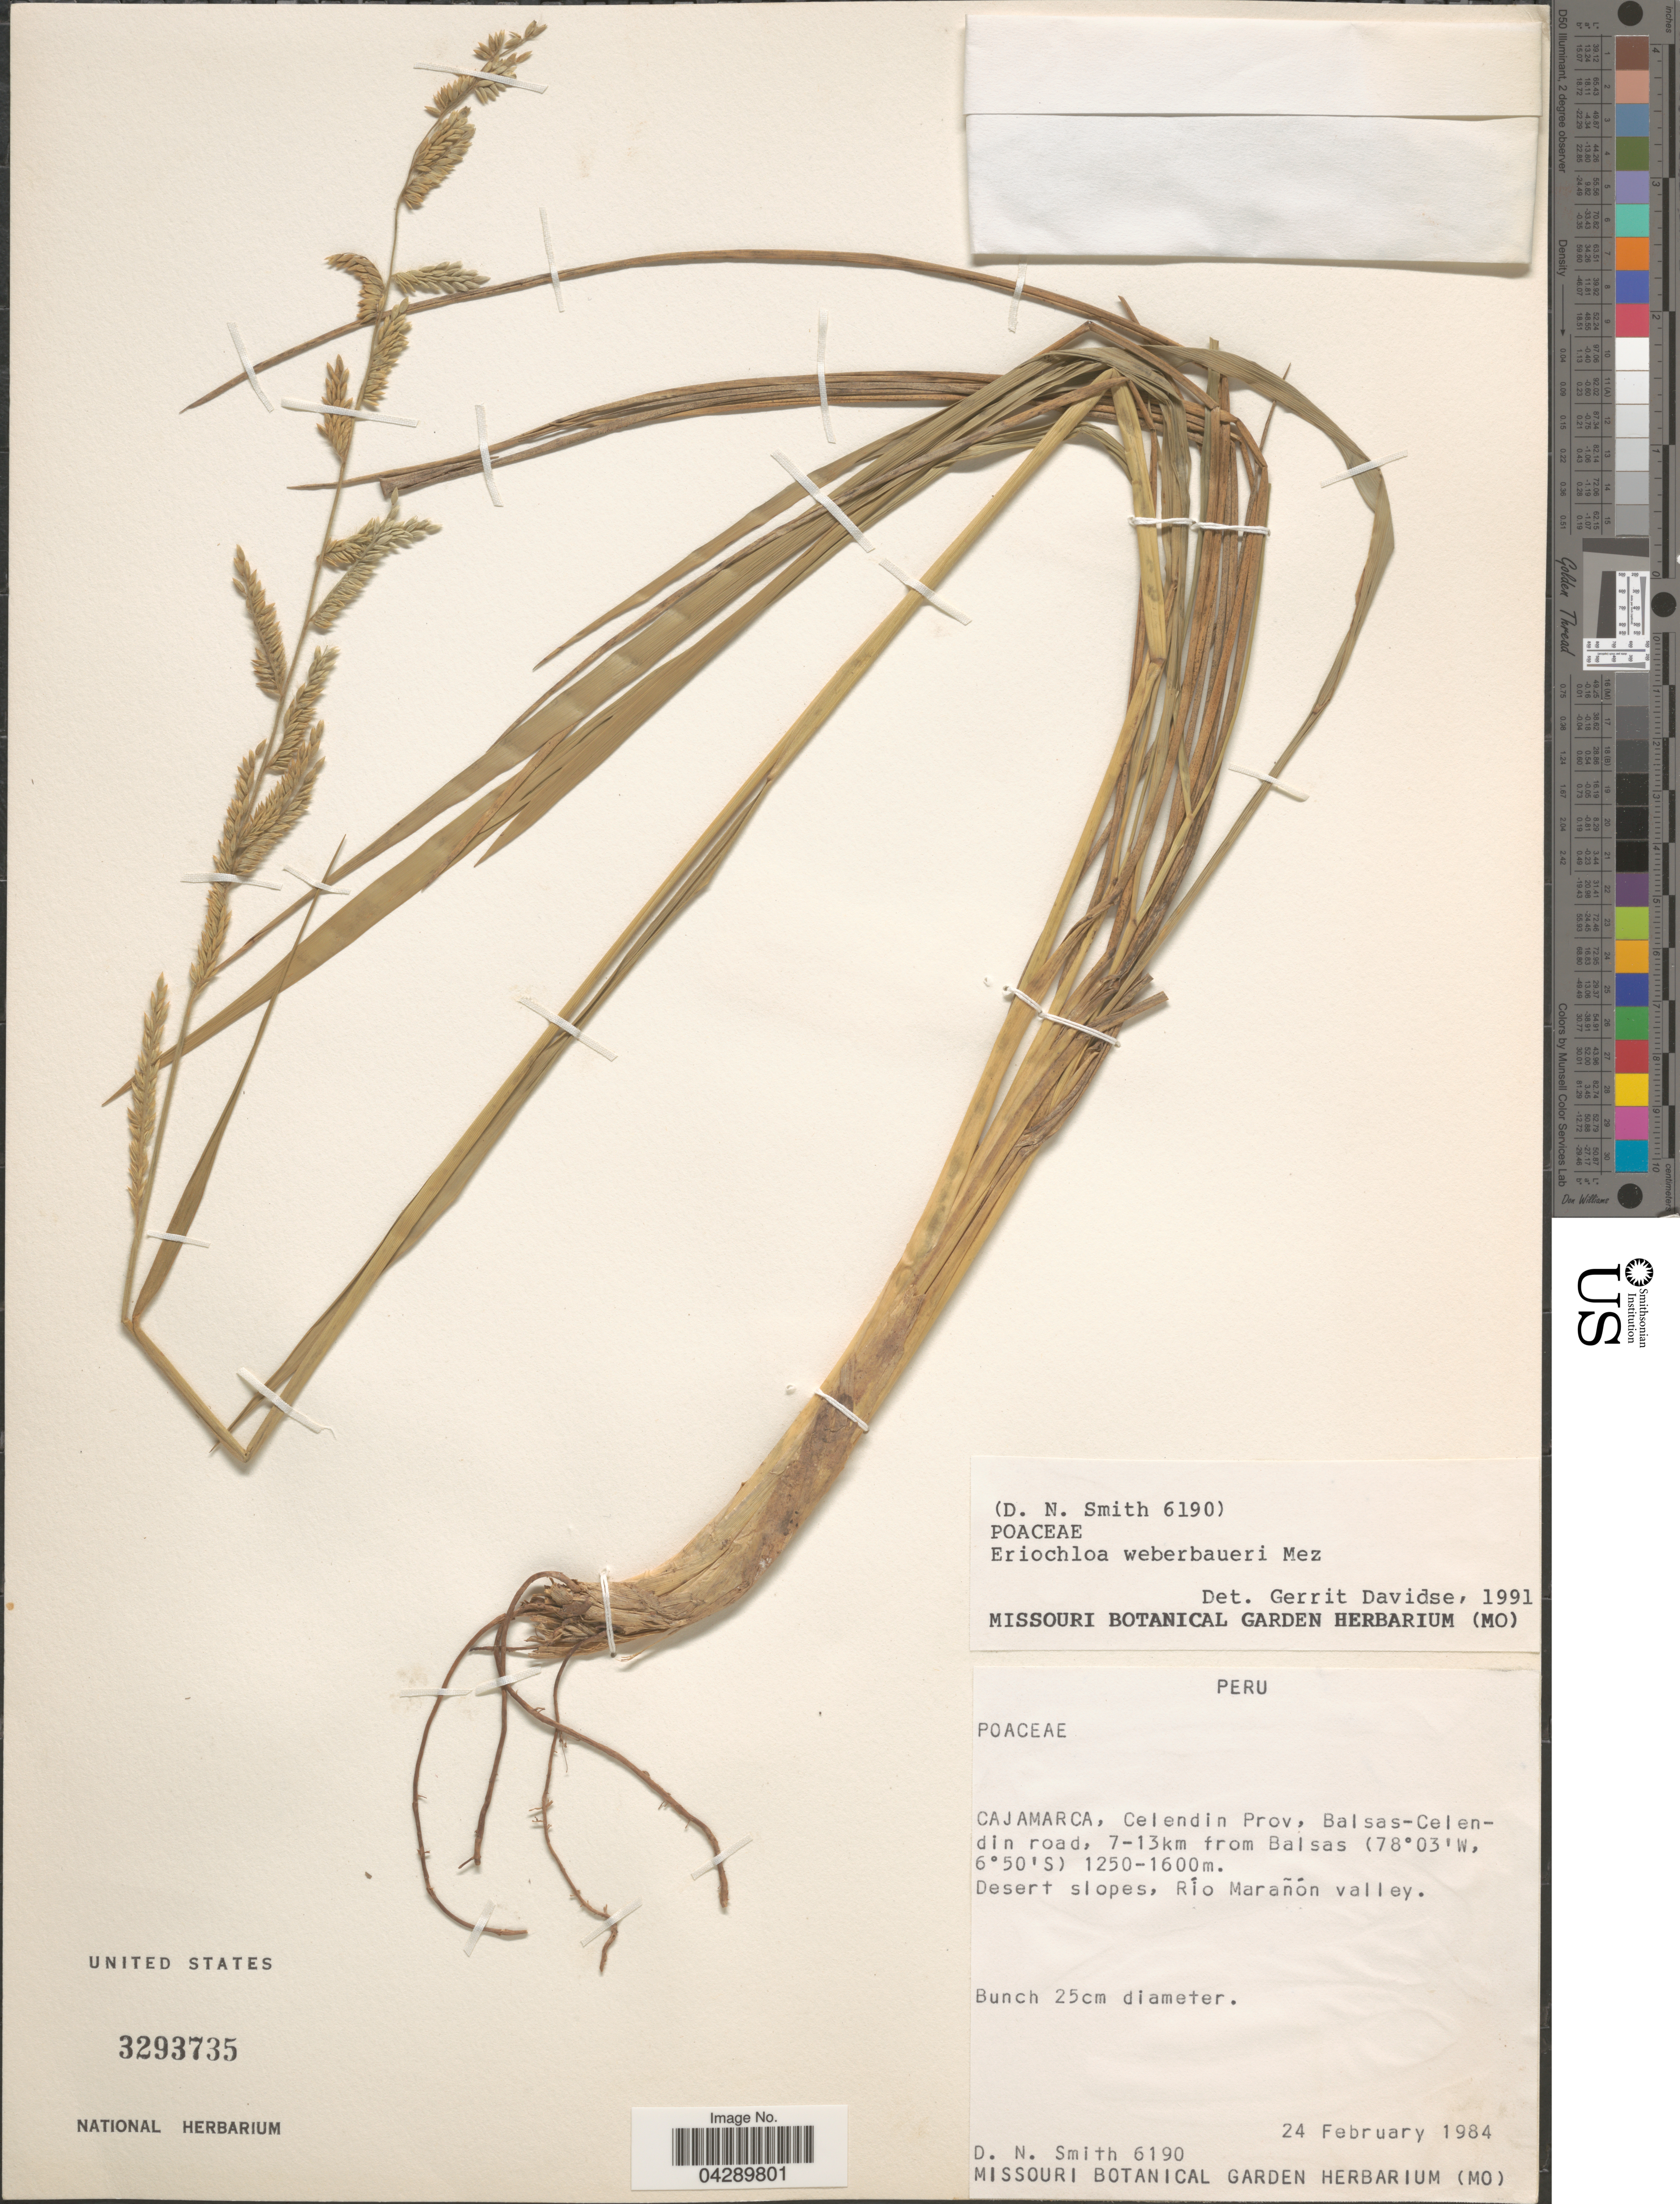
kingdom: Plantae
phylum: Tracheophyta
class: Liliopsida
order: Poales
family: Poaceae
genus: Eriochloa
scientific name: Eriochloa weberbaueri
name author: Mez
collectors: D. Smith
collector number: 6190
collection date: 1984-02-24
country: Peru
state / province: Cajamarca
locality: Celendin Prov, Balsas-Celendin road, 7-13km from Balsas. Desert slopes, Río Marañóon valley.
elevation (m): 1250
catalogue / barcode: US 3293735